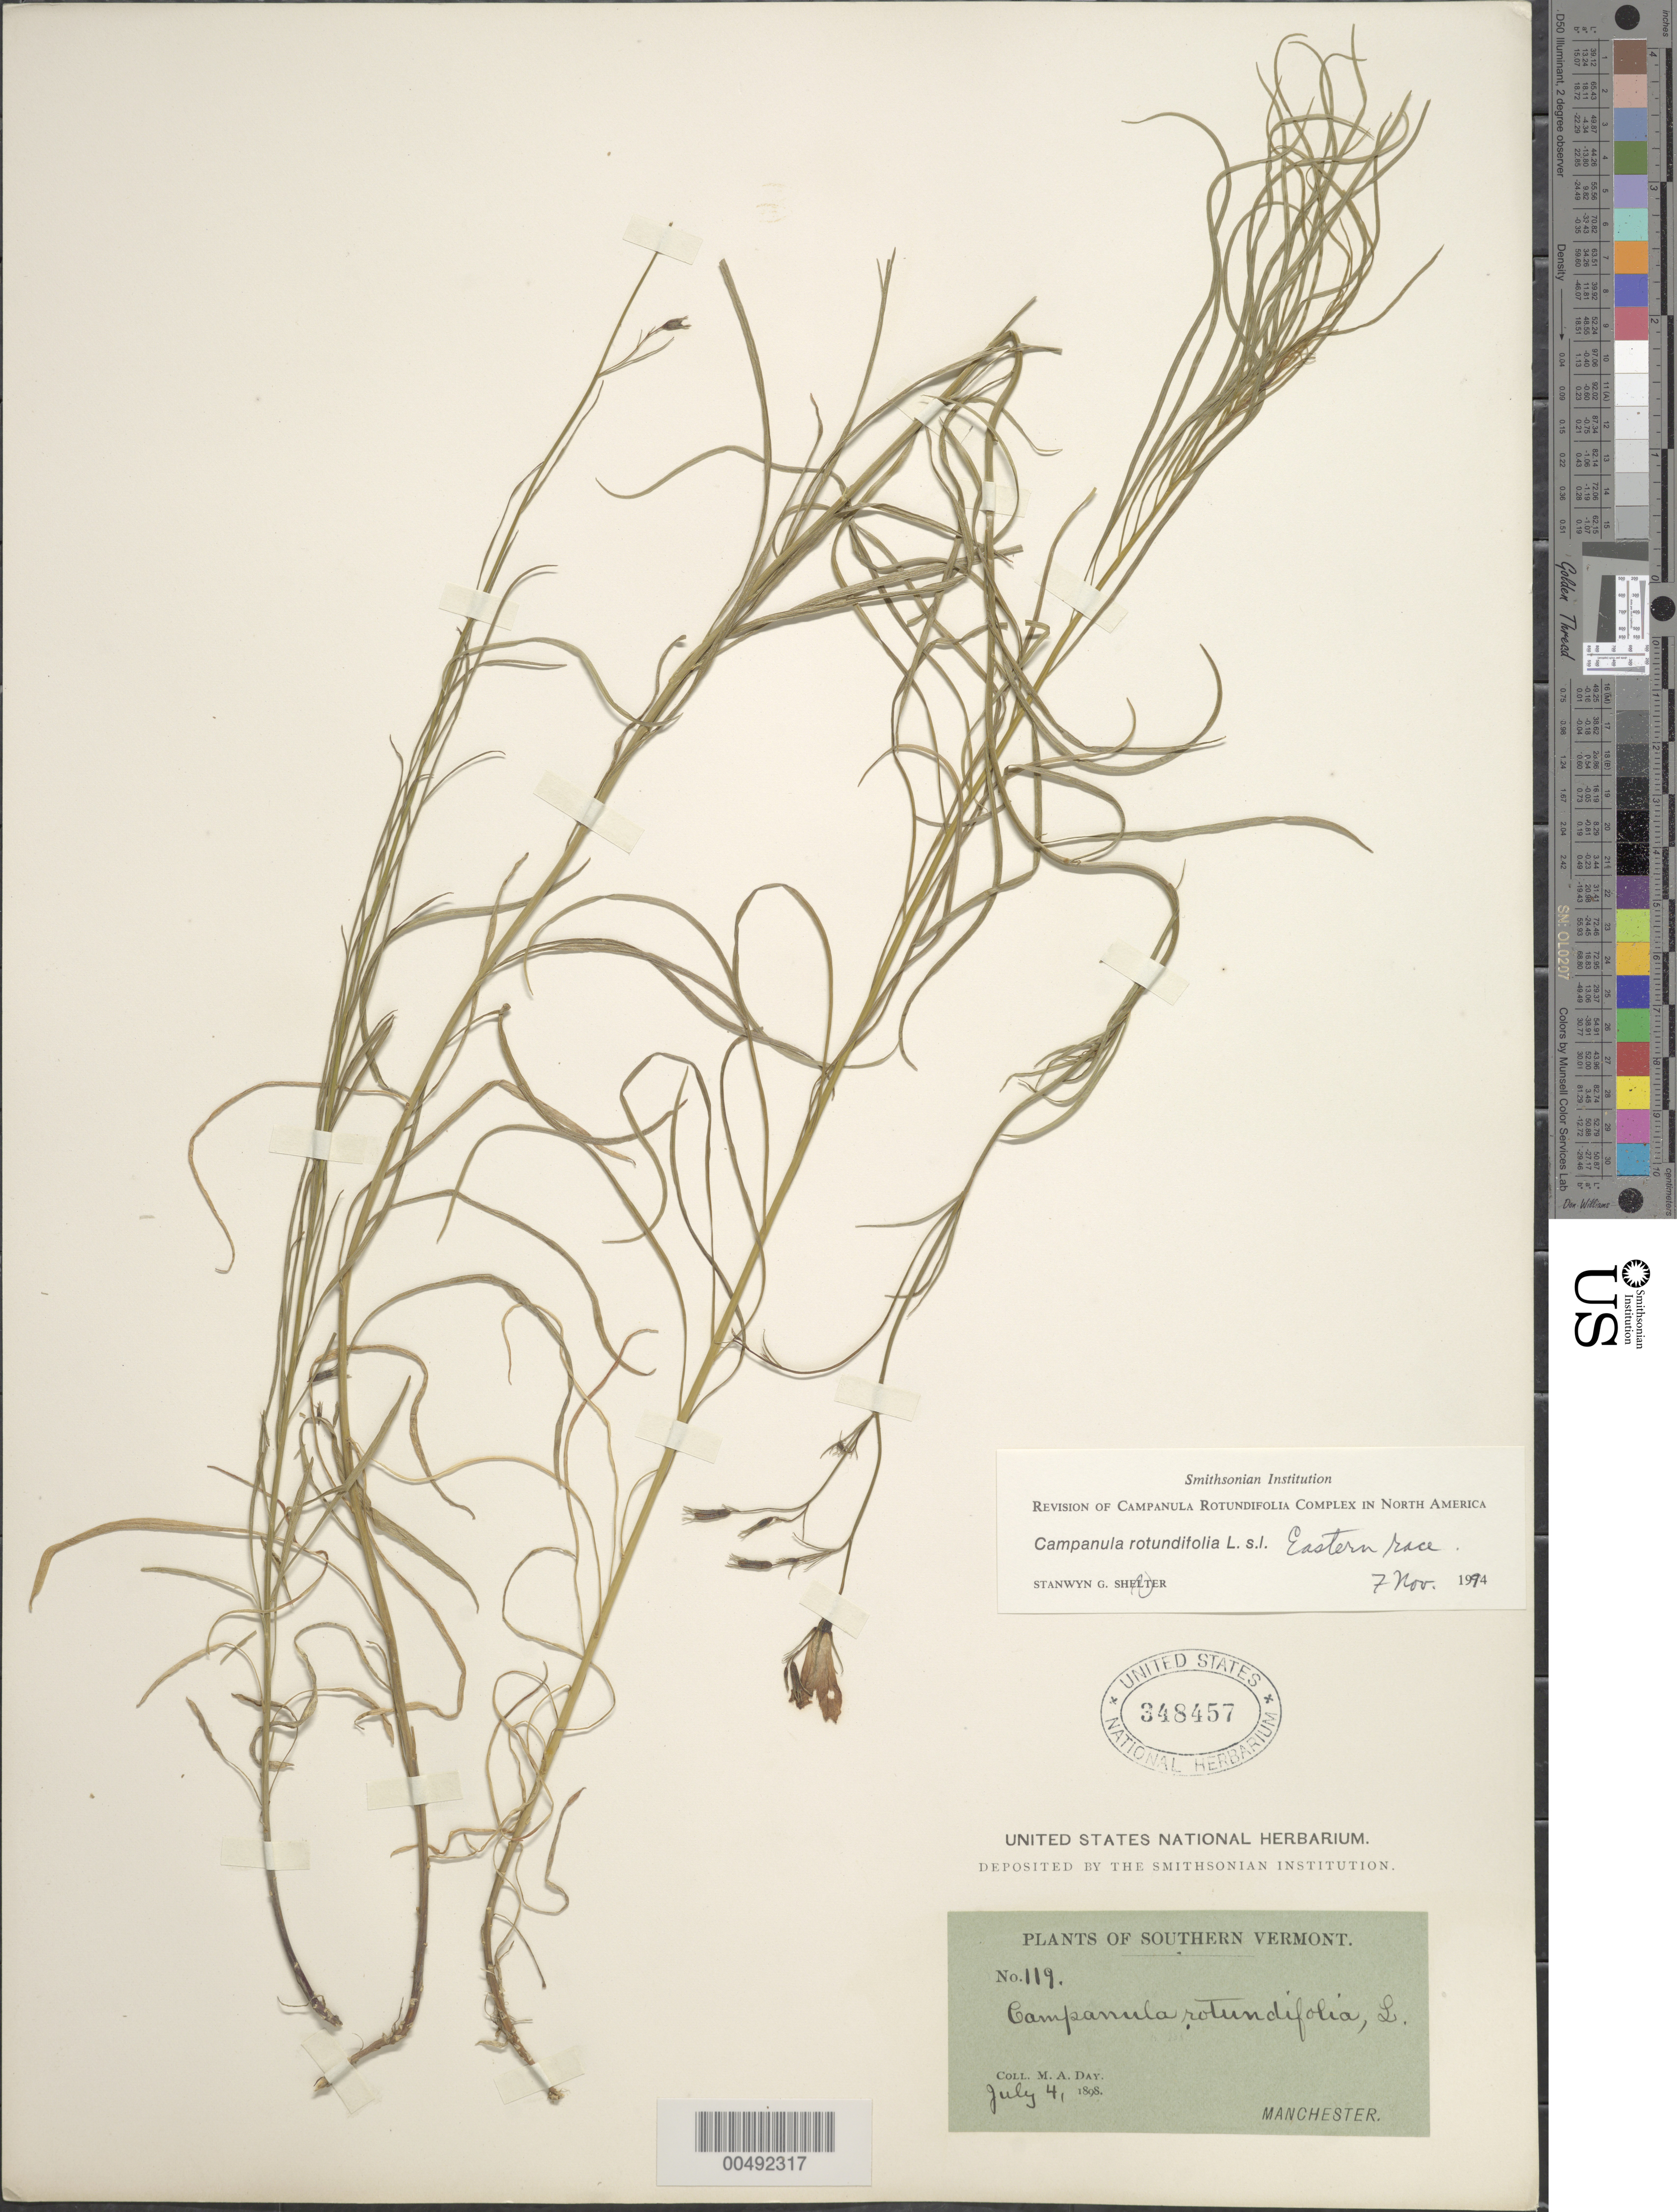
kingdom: Plantae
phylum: Tracheophyta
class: Magnoliopsida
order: Asterales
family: Campanulaceae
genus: Campanula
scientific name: Campanula rotundifolia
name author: L.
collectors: M. Day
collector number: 119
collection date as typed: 04 Jul 1898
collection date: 1898-07-04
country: United States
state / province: Vermont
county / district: Bennington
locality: Manchester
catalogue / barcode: US 348457